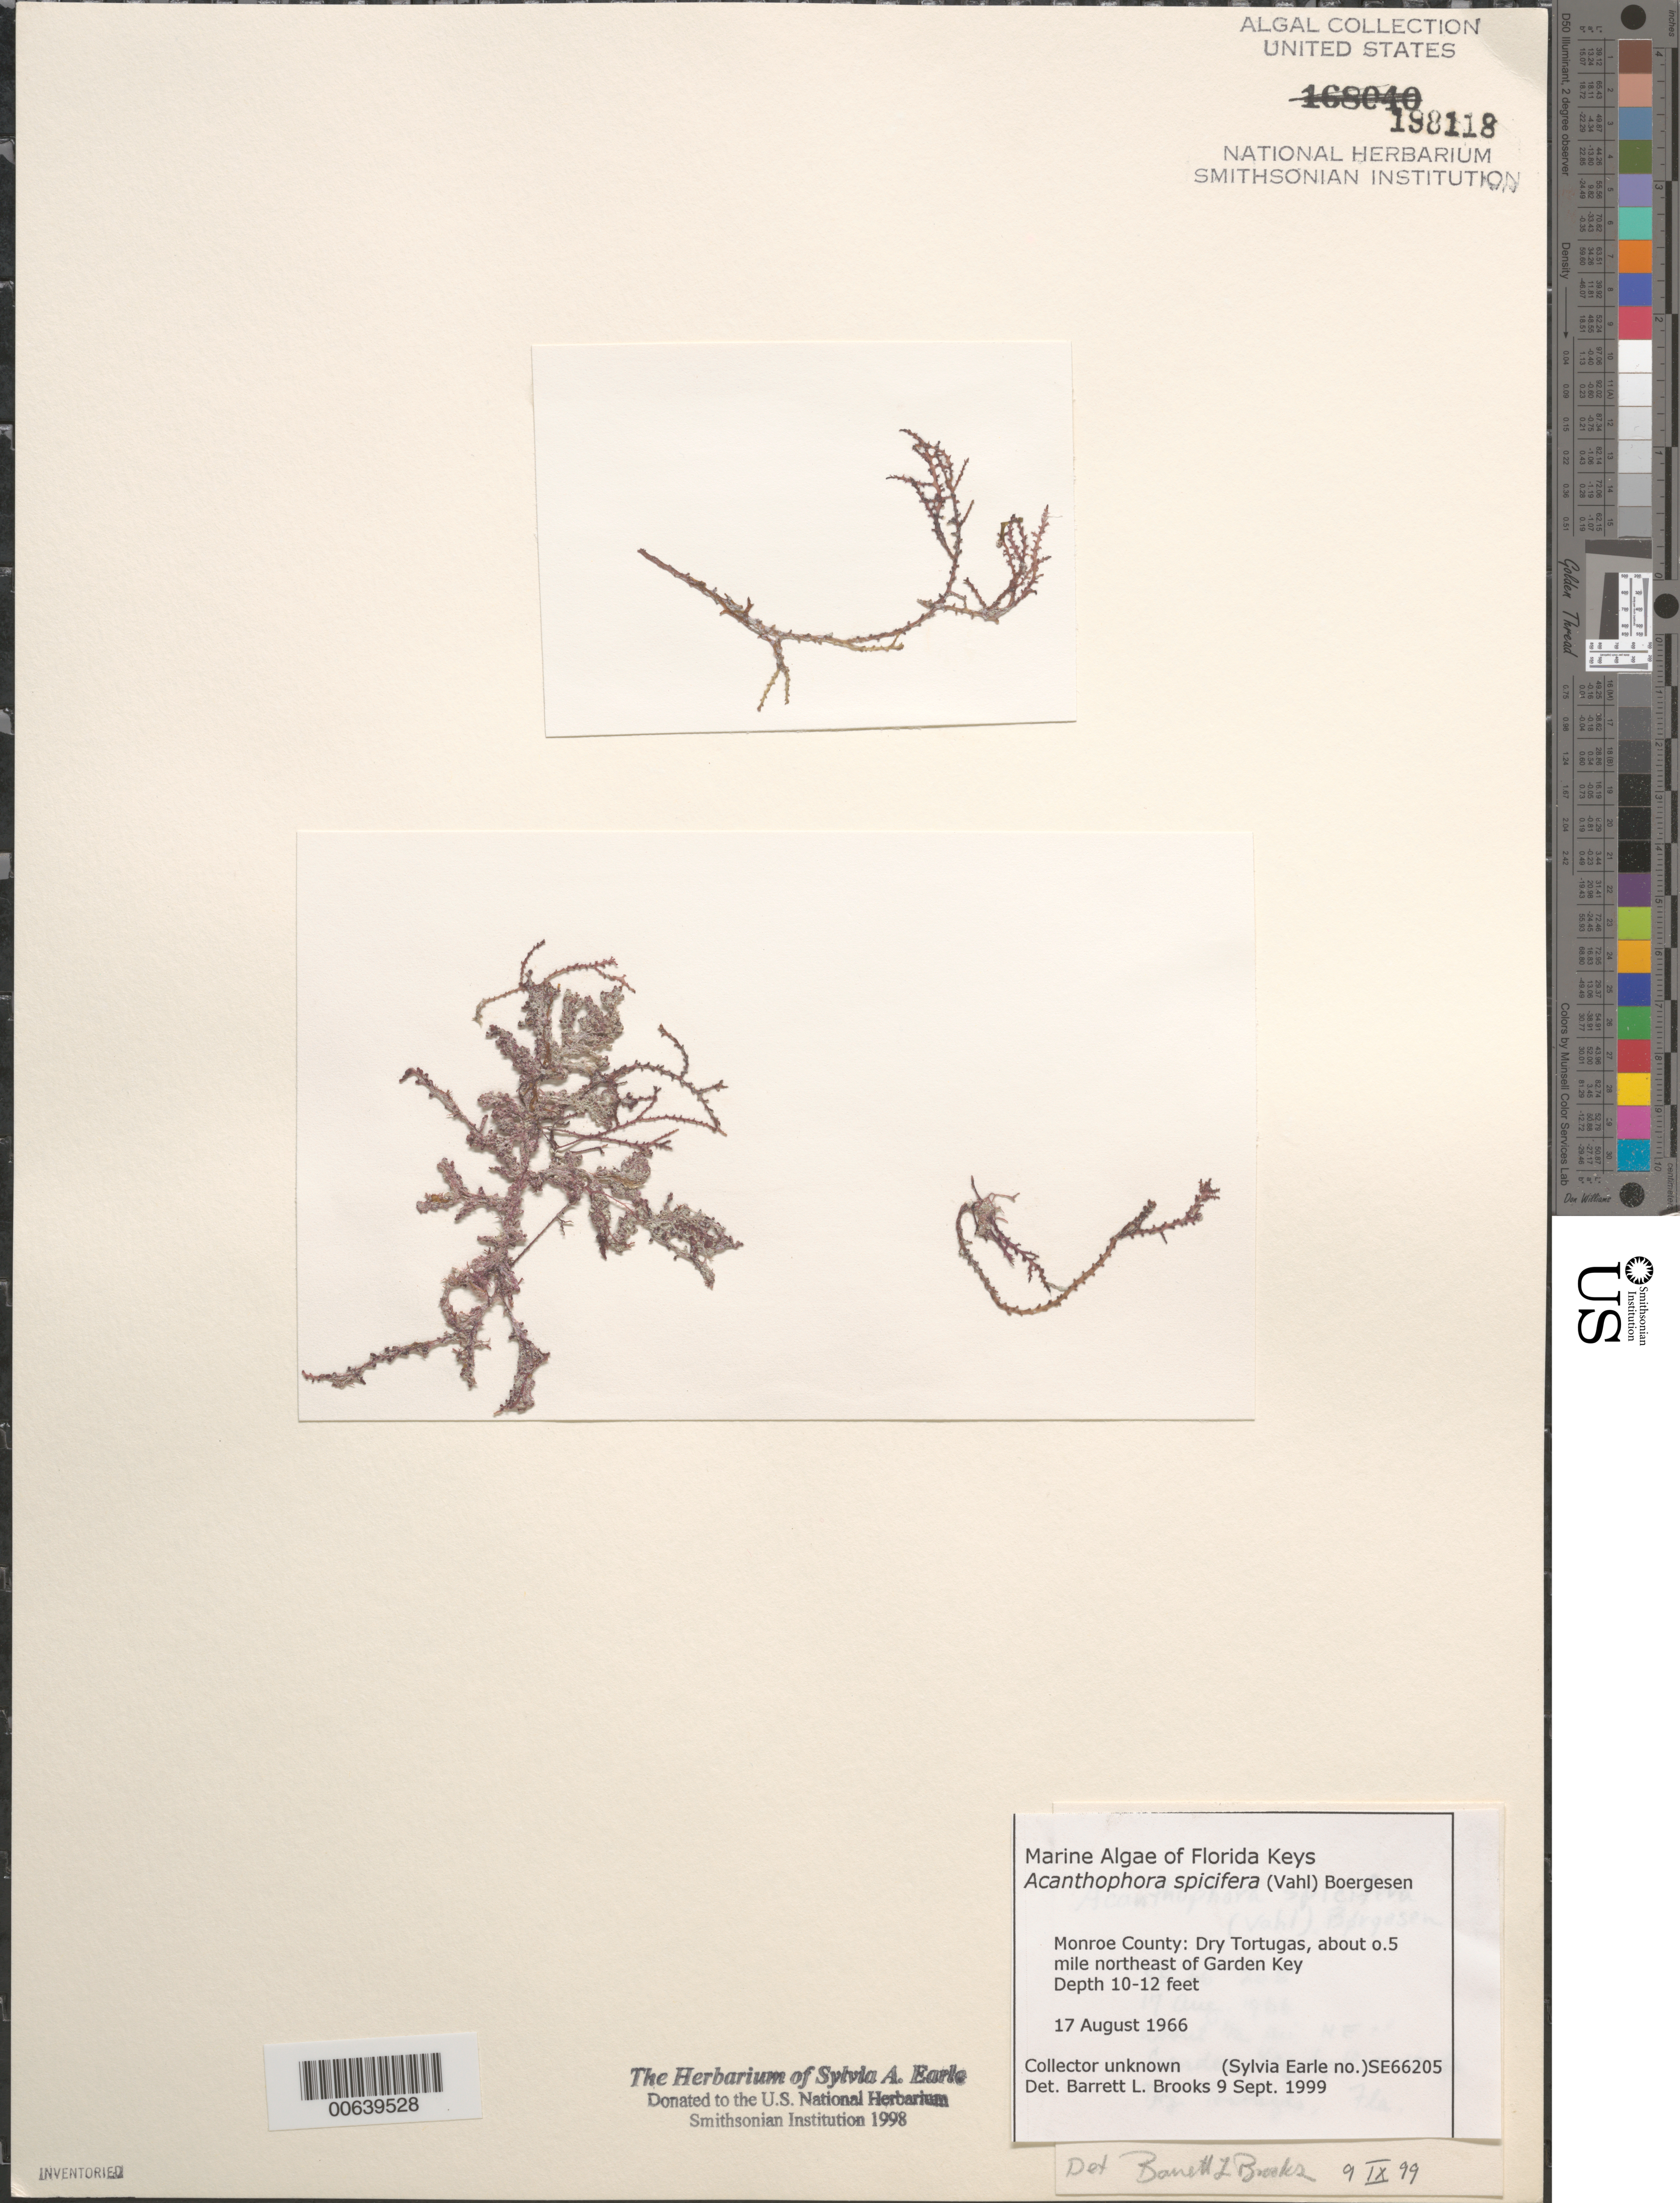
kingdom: Plantae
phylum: Rhodophyta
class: Florideophyceae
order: Ceramiales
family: Rhodomelaceae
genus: Acanthophora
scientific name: Acanthophora spicifera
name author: (Vahl) Børgesen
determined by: Brooks, B. L., (BOT), Smithsonian Institution - National Museum of Natural History (UNITED STATES)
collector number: SE66205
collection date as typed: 17 Aug 1965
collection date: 1965-08-17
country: United States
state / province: Florida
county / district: Monroe County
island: Dry Tortugas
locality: Ca. 0.5 mile northeast of Garden Key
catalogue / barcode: US 198118